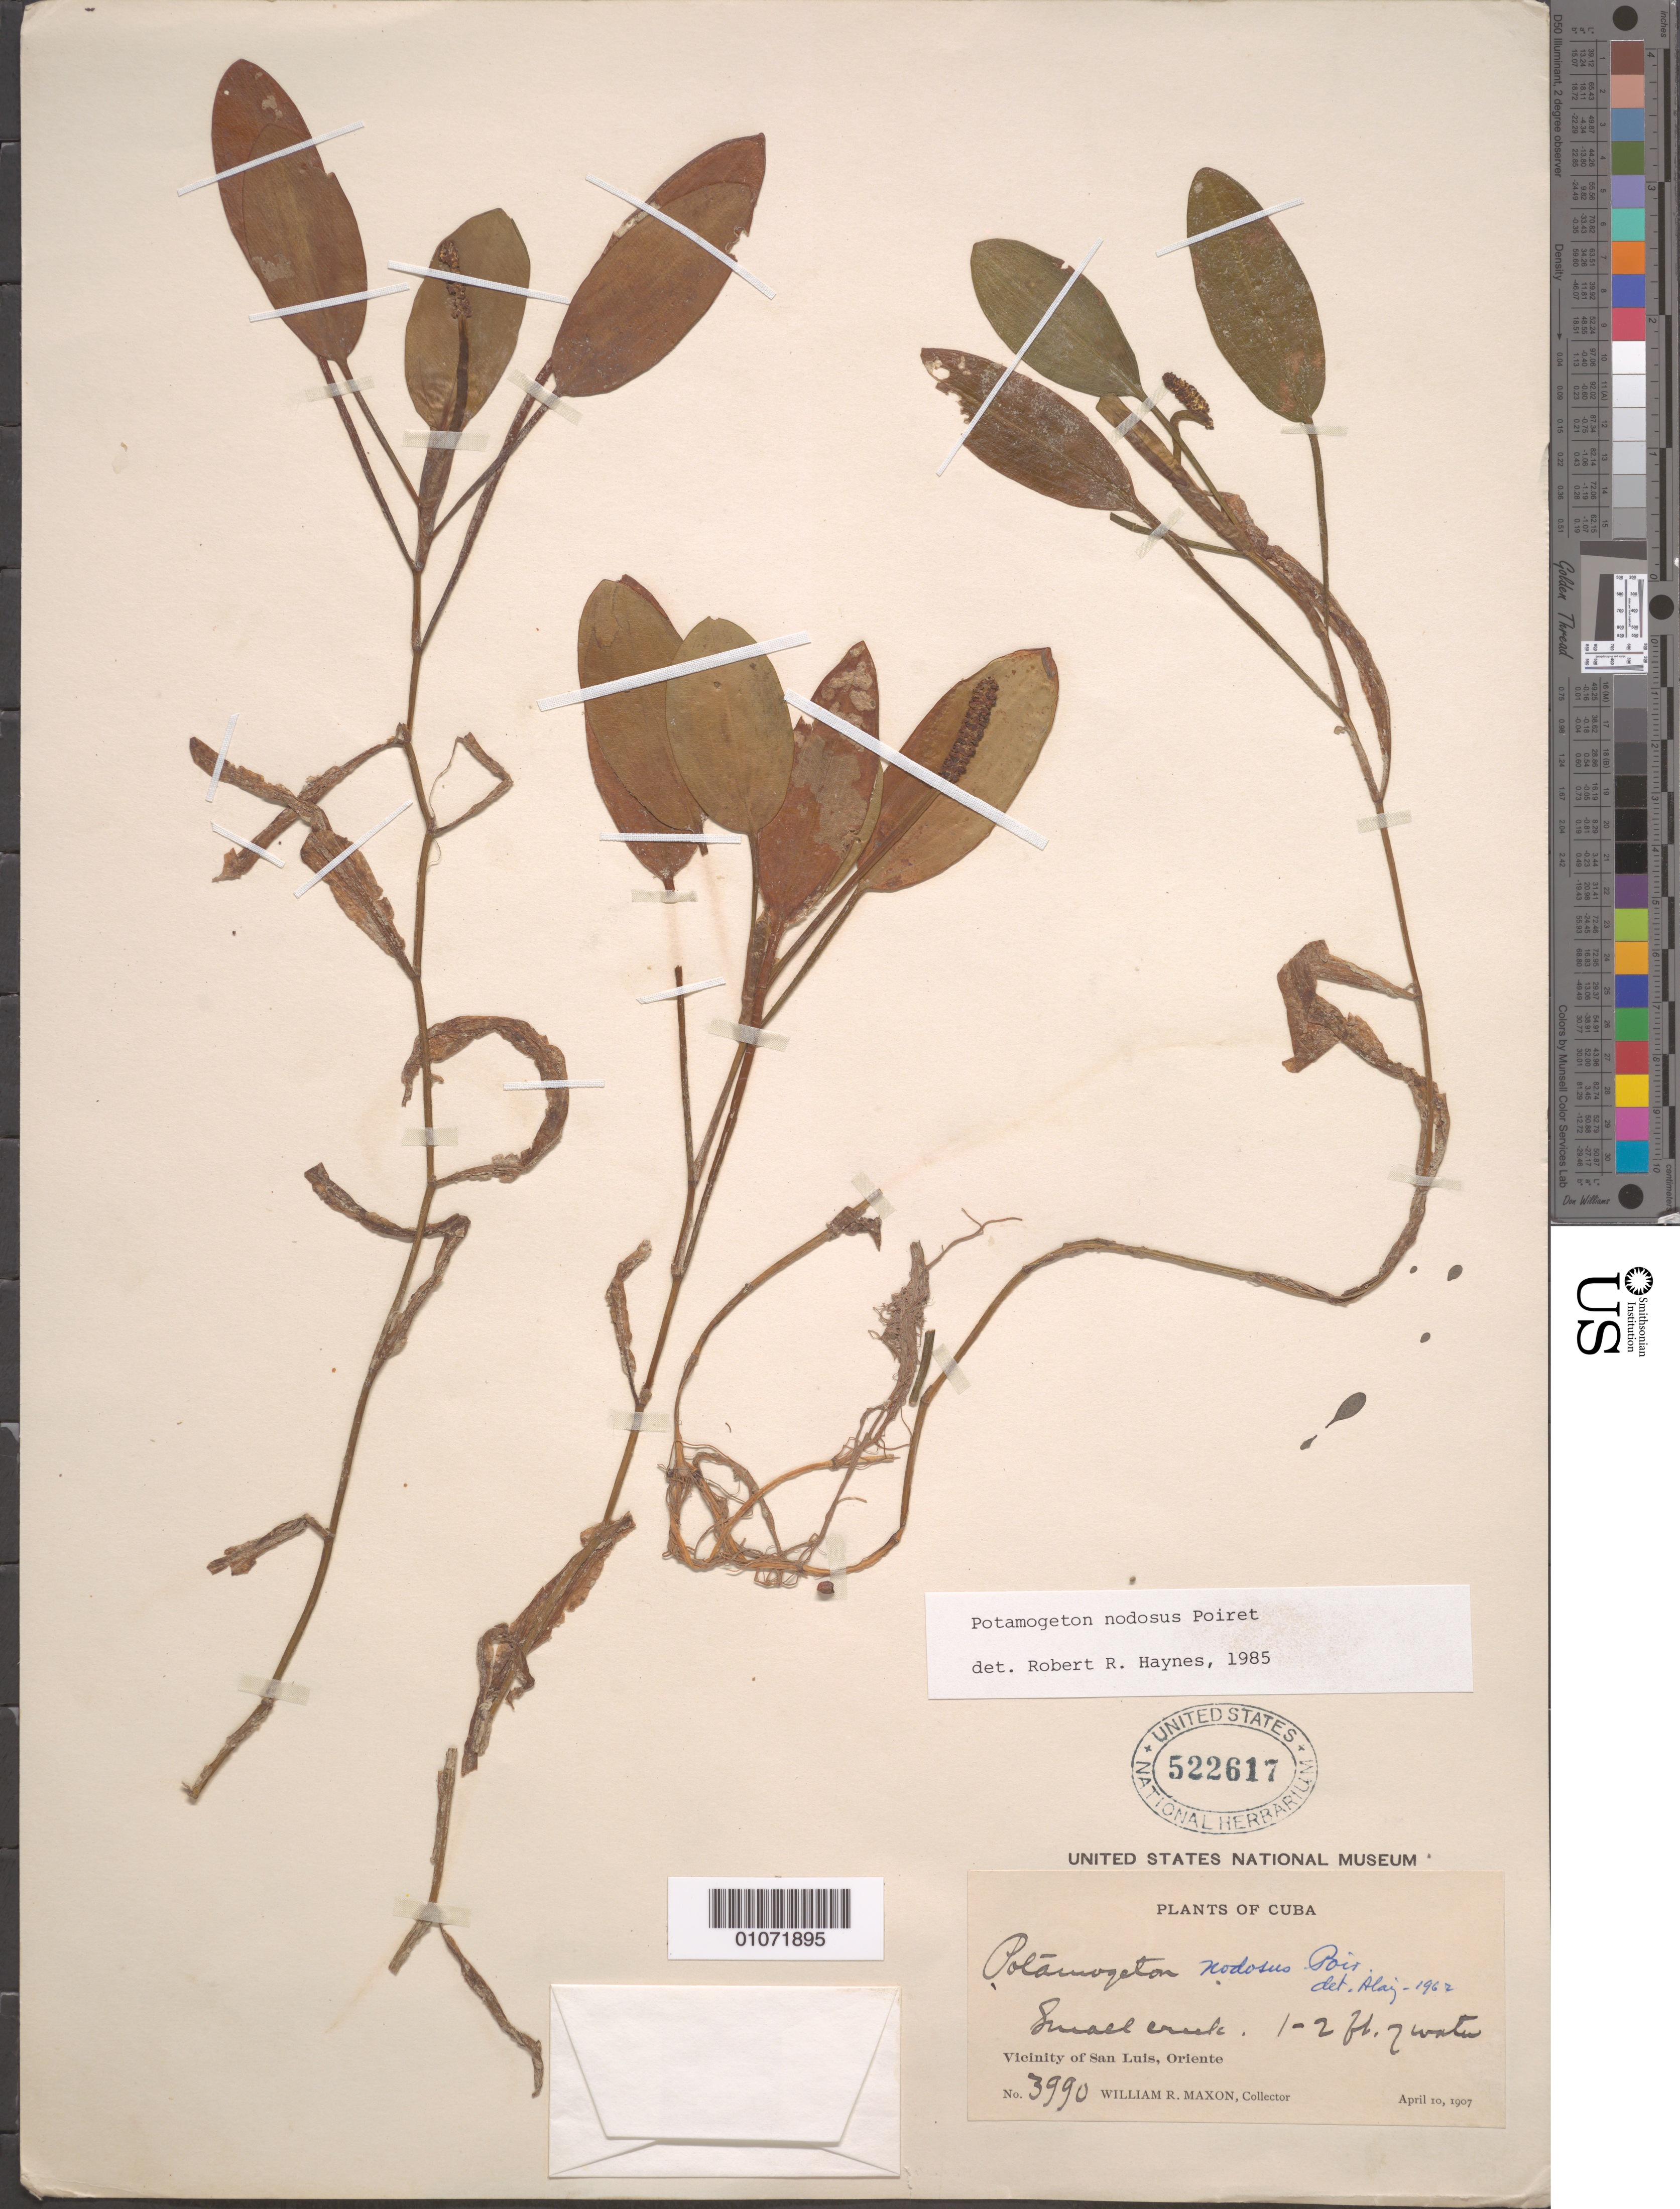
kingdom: Plantae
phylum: Tracheophyta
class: Liliopsida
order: Alismatales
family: Potamogetonaceae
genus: Potamogeton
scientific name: Potamogeton nodosus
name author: Poir.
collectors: W. R. Maxon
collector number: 3990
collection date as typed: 10 Apr 1907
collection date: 1907-04-10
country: Cuba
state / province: Oriente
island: Cuba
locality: Vicinity of San Luis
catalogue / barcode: US 522617